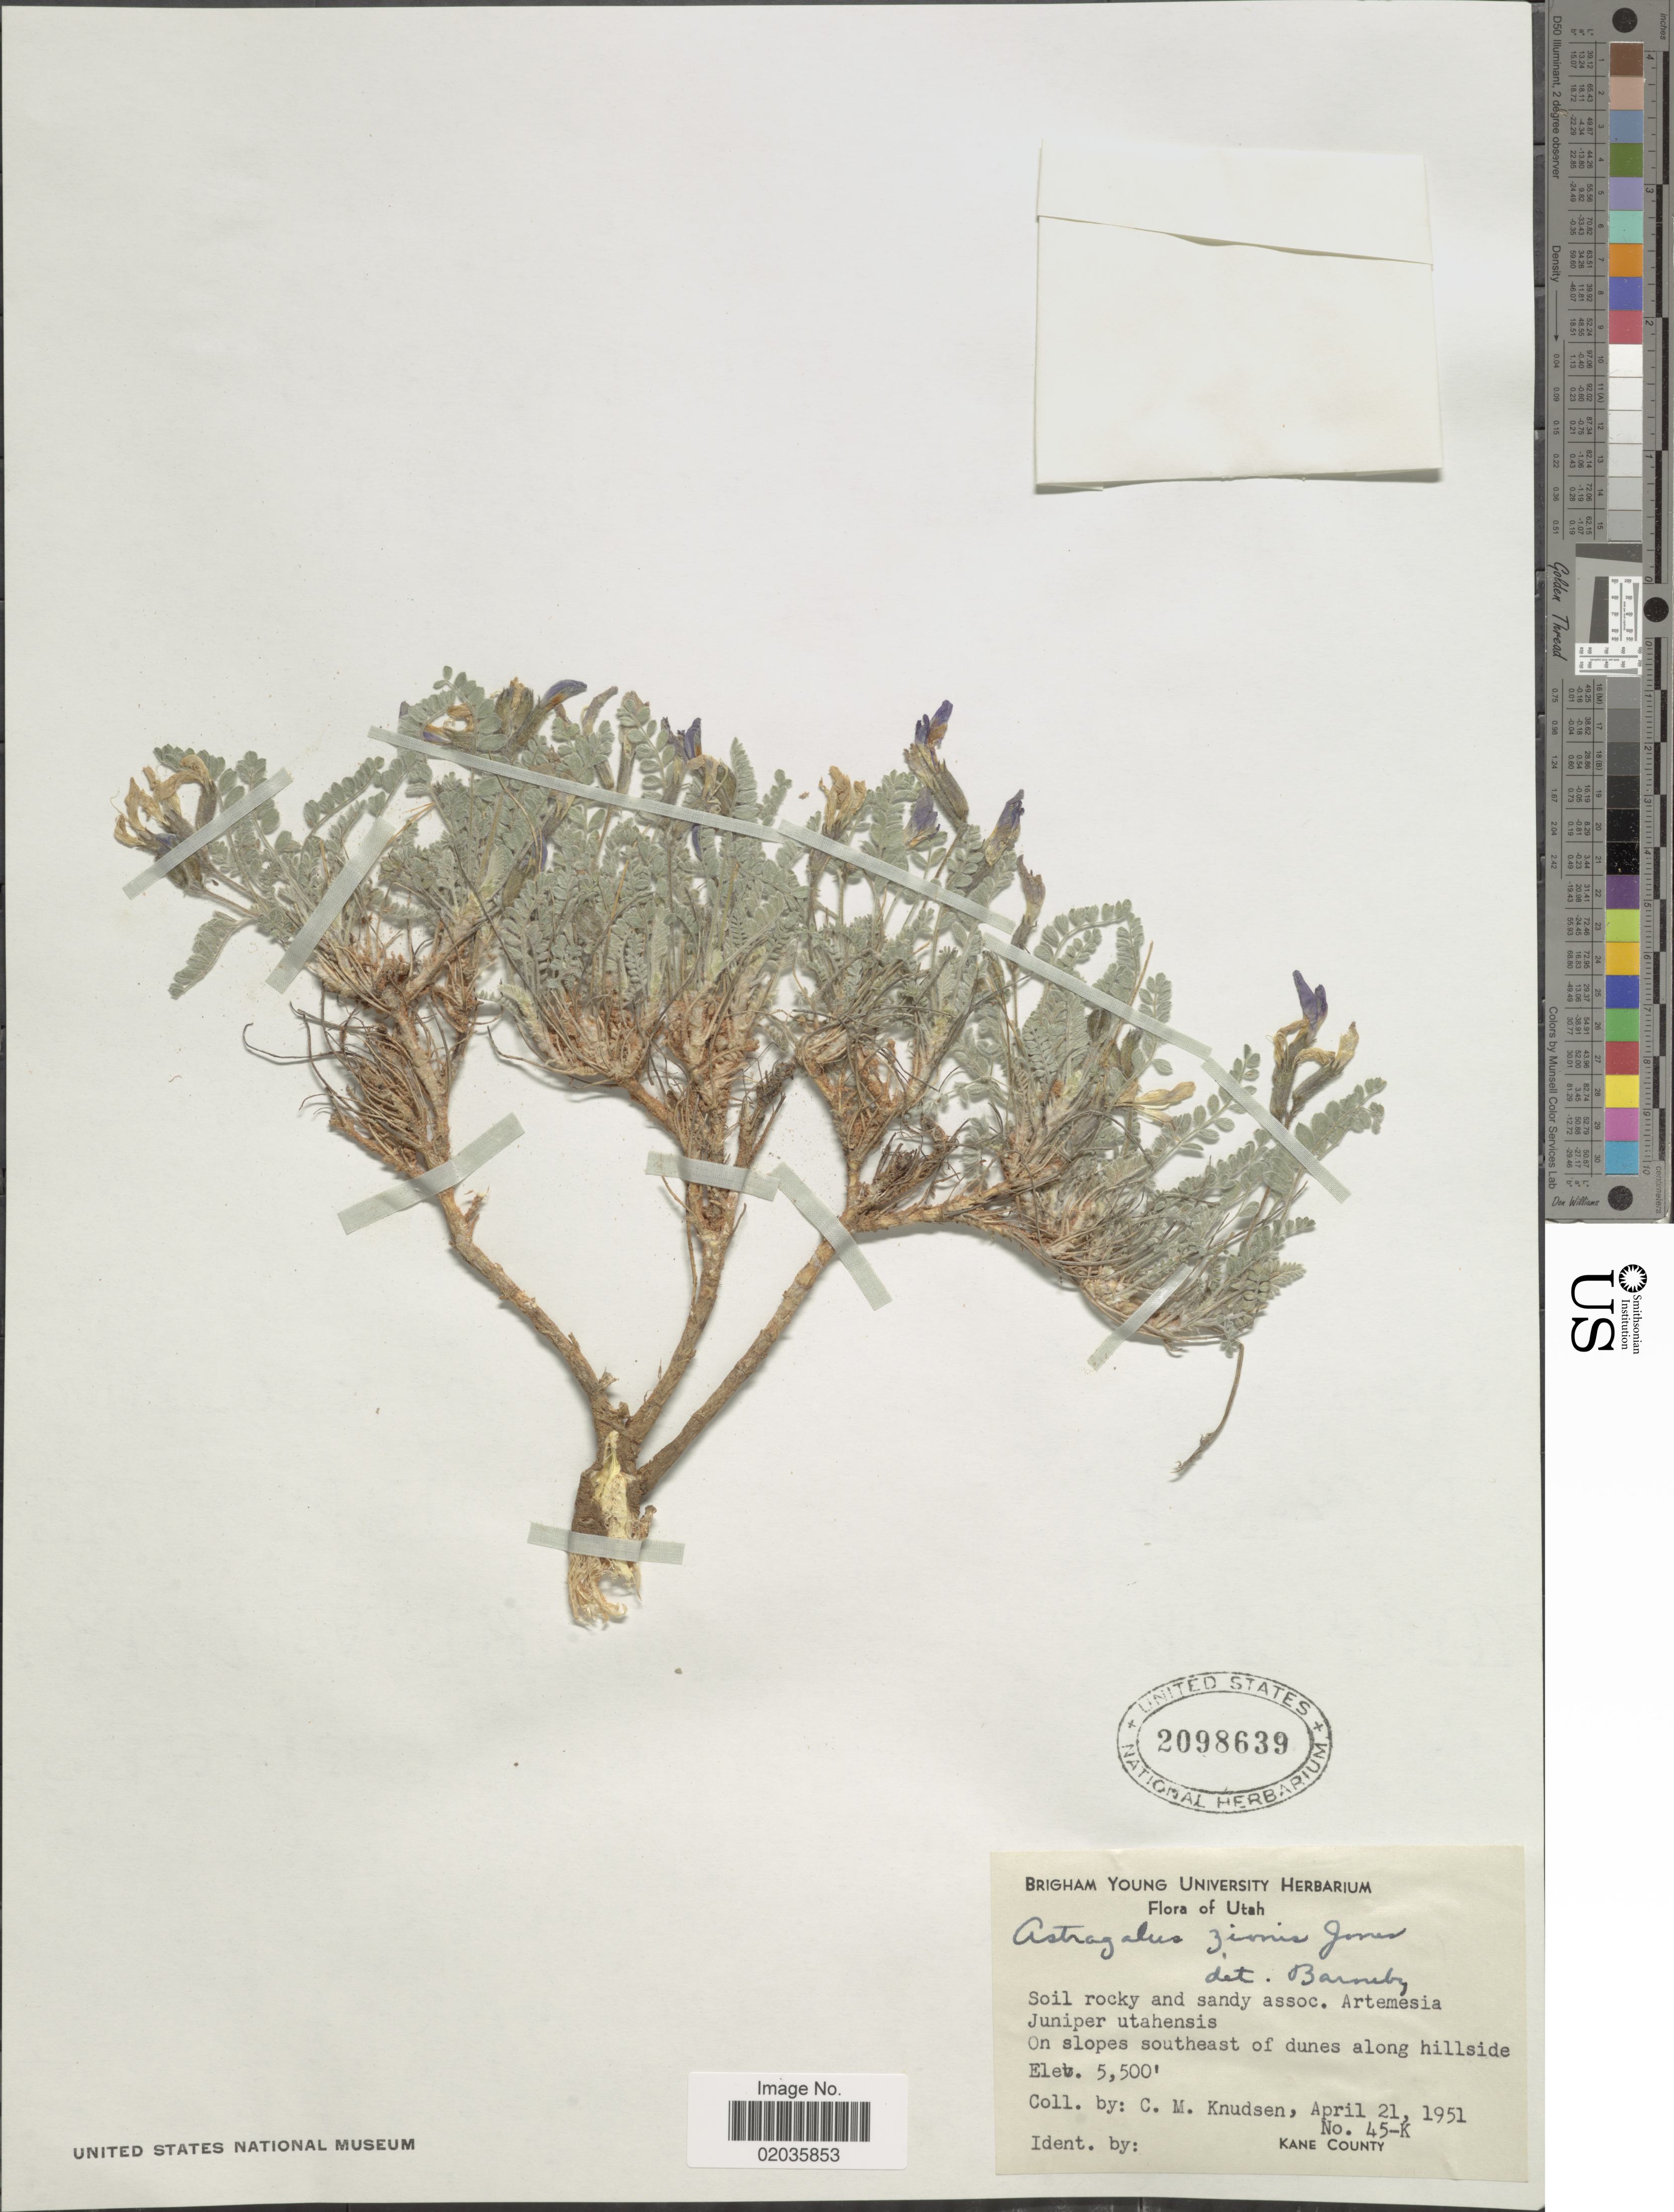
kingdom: Plantae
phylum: Tracheophyta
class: Magnoliopsida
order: Fabales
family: Fabaceae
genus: Astragalus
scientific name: Astragalus zionis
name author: M.E. Jones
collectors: C. Knudsen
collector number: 45-K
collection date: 1951-04-21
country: United States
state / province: Utah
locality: On slopes southeast of dunes along hillside, Kane County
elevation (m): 1676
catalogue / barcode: US 2098639